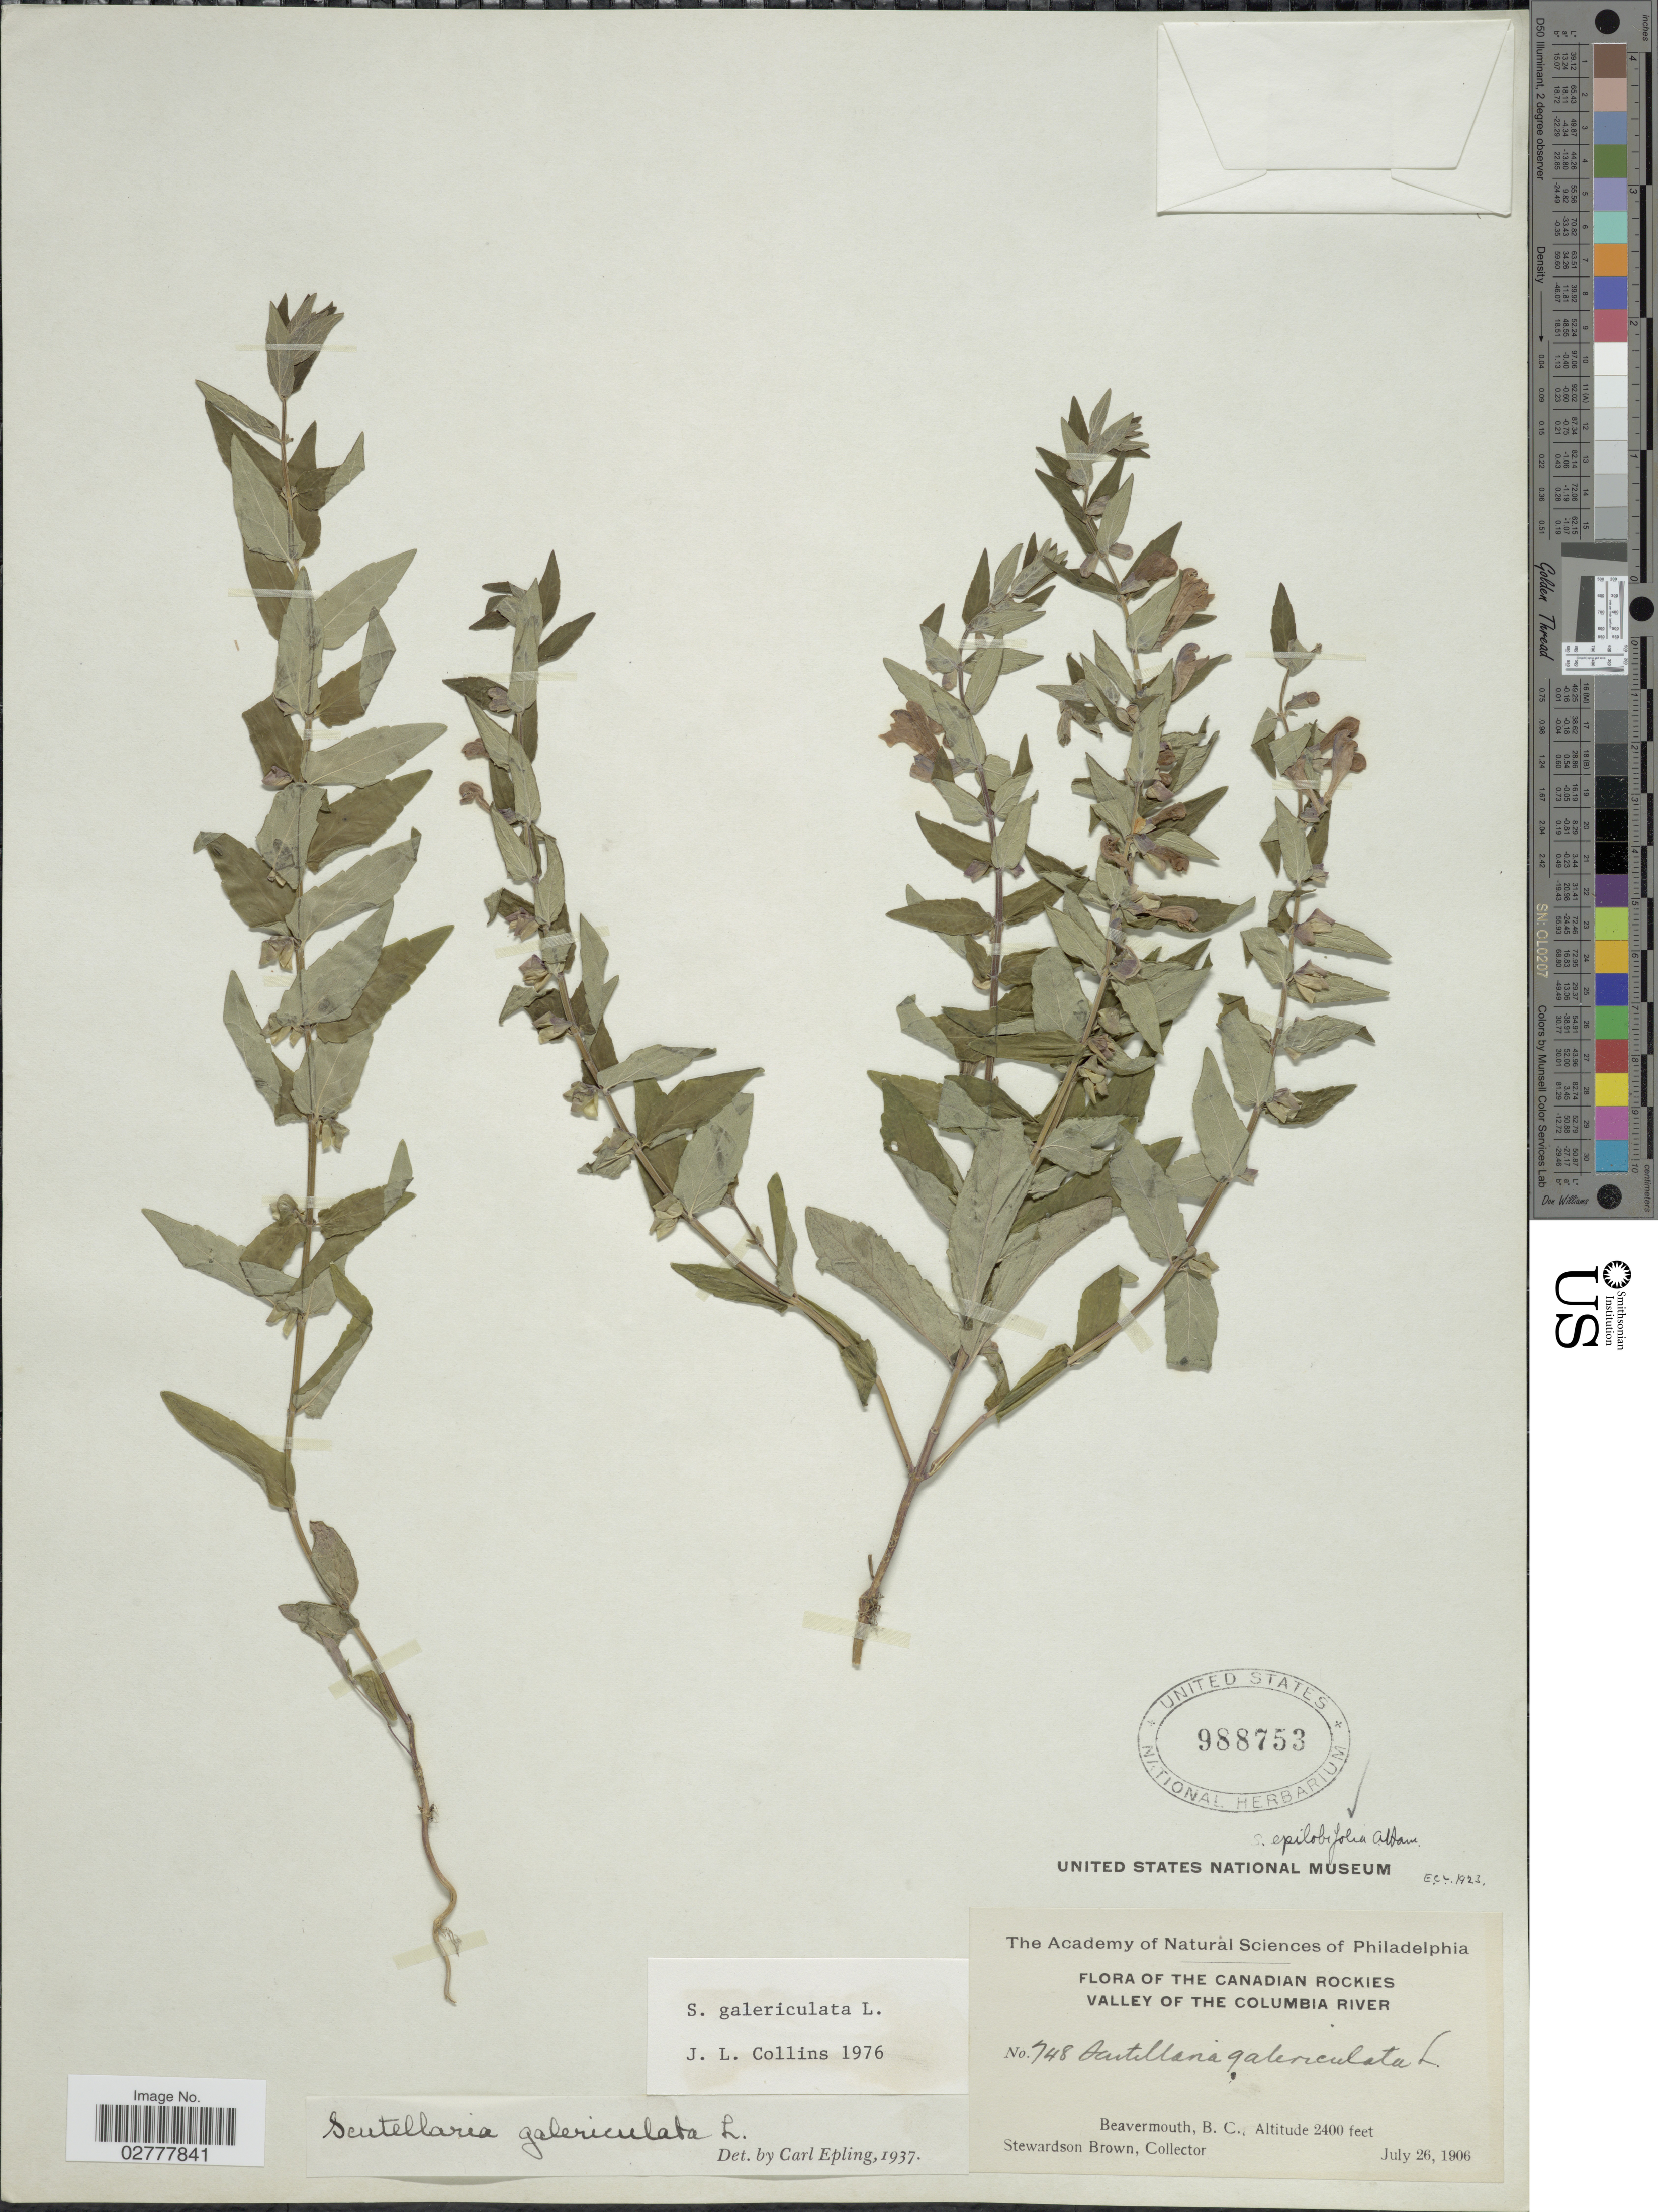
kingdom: Plantae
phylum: Tracheophyta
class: Magnoliopsida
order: Lamiales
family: Lamiaceae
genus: Scutellaria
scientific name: Scutellaria galericulata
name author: L.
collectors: S. Brown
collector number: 748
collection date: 1906-07-26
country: Canada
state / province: British Columbia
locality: Canadian Rockies Valley of the Columbia River. Beavermouth.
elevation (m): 732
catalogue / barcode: US 988753